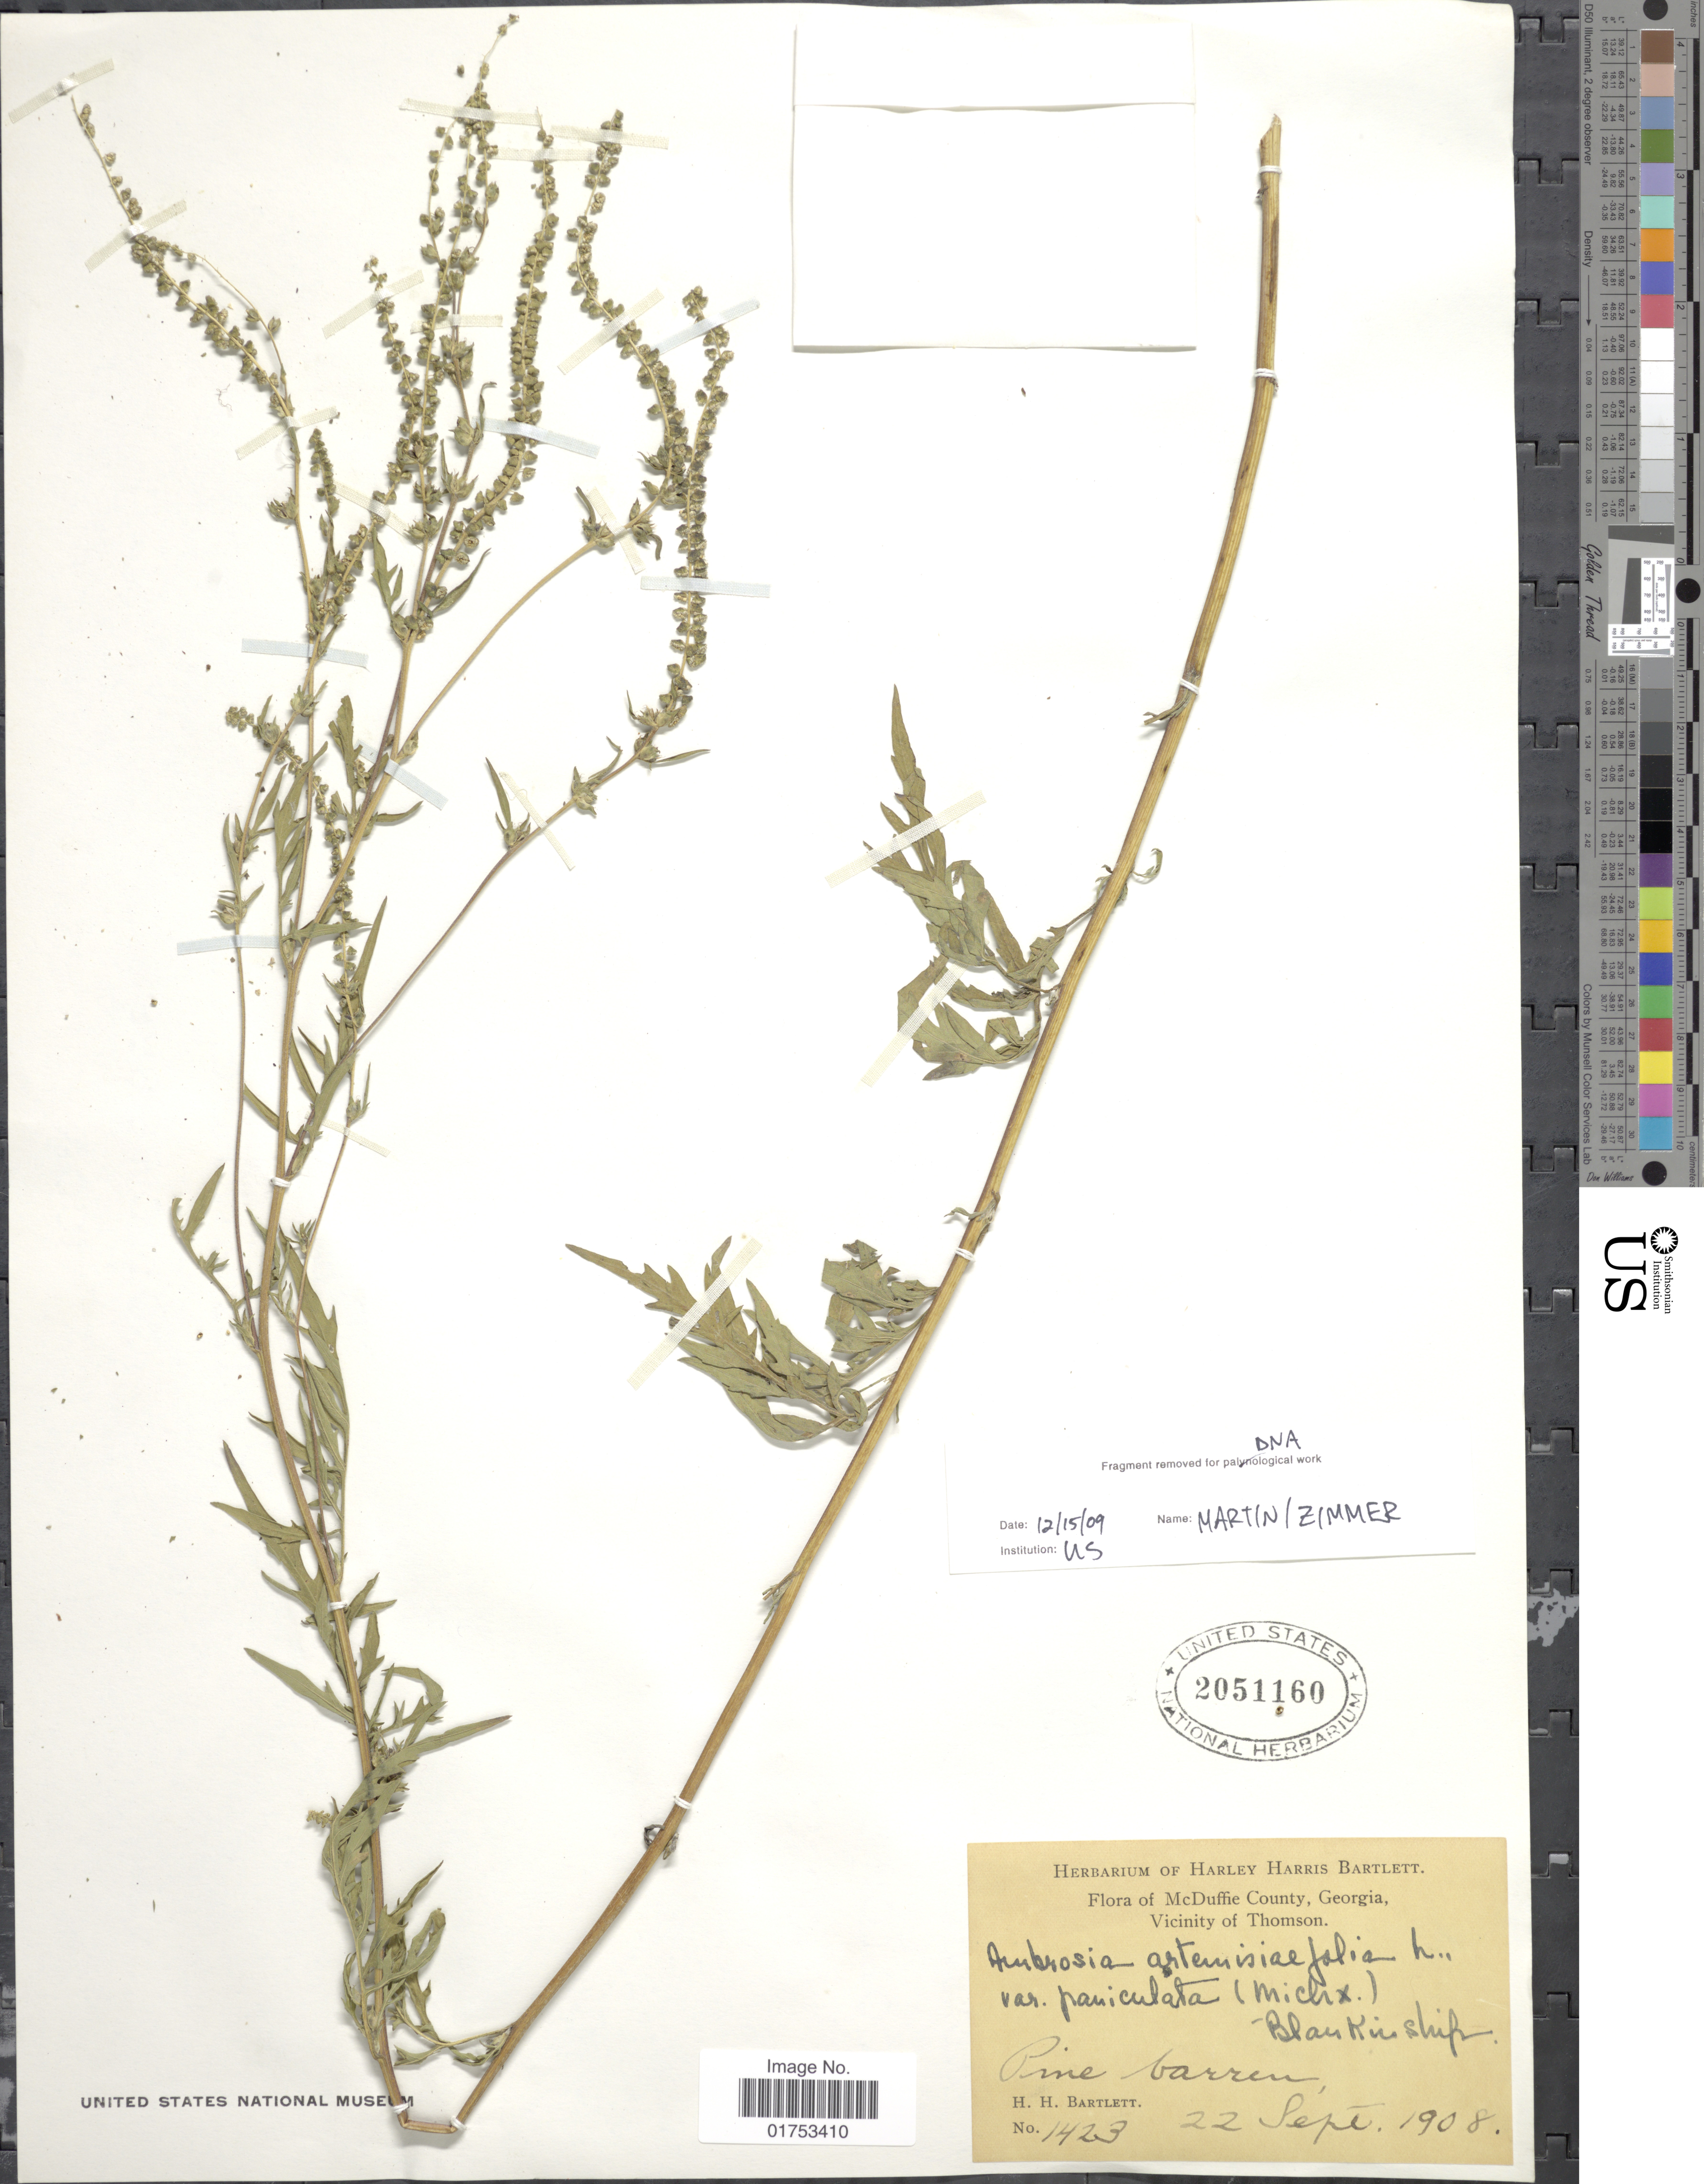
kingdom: Plantae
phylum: Tracheophyta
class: Magnoliopsida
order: Asterales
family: Asteraceae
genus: Ambrosia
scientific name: Ambrosia artemisiifolia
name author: L.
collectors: H. H. Bartlett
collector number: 1423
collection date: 1908-09-22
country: United States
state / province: Georgia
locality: McDuffie County, Vicinity of Thomson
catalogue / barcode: US 2051160